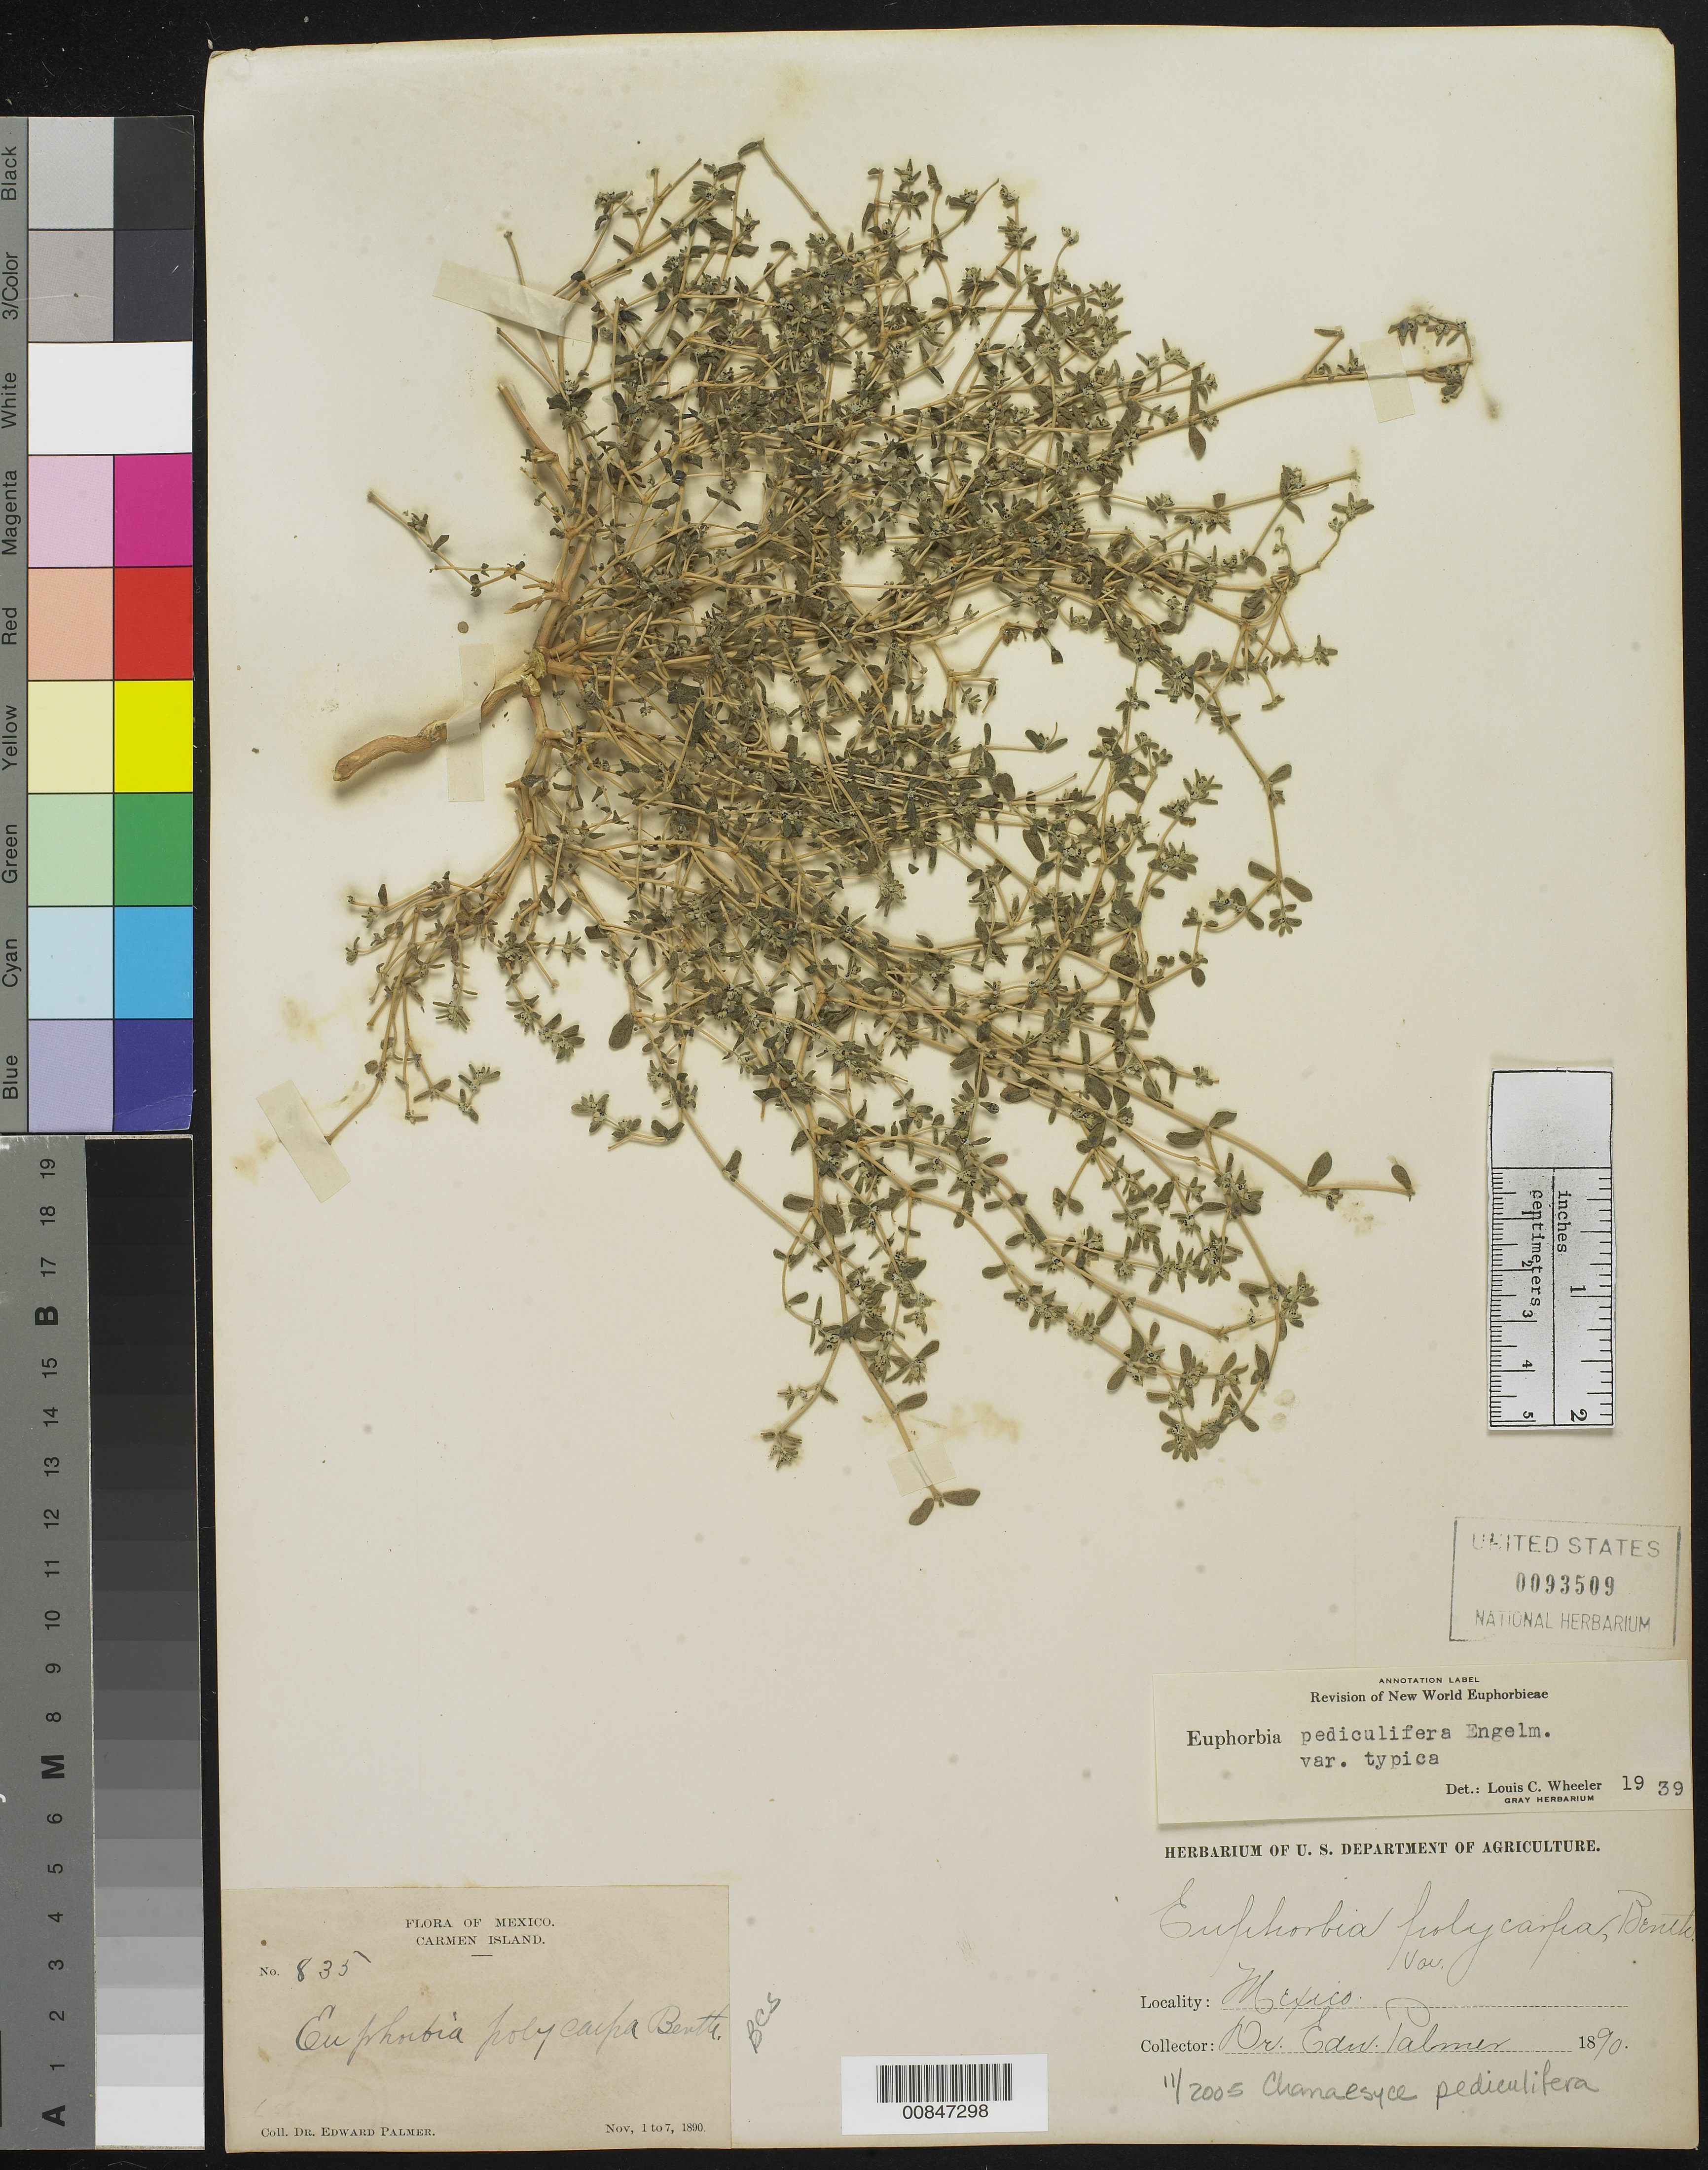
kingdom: Plantae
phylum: Tracheophyta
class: Magnoliopsida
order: Malpighiales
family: Euphorbiaceae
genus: Euphorbia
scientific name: Euphorbia pediculifera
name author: Engelm.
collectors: E. Palmer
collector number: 835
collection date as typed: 01 Nov 1890 to 07 Nov 1890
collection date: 1890-11-01/1890-11-07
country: Mexico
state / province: Baja California Sur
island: Carmen I.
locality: Carmen Island, Baja California Sur.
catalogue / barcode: US 93509